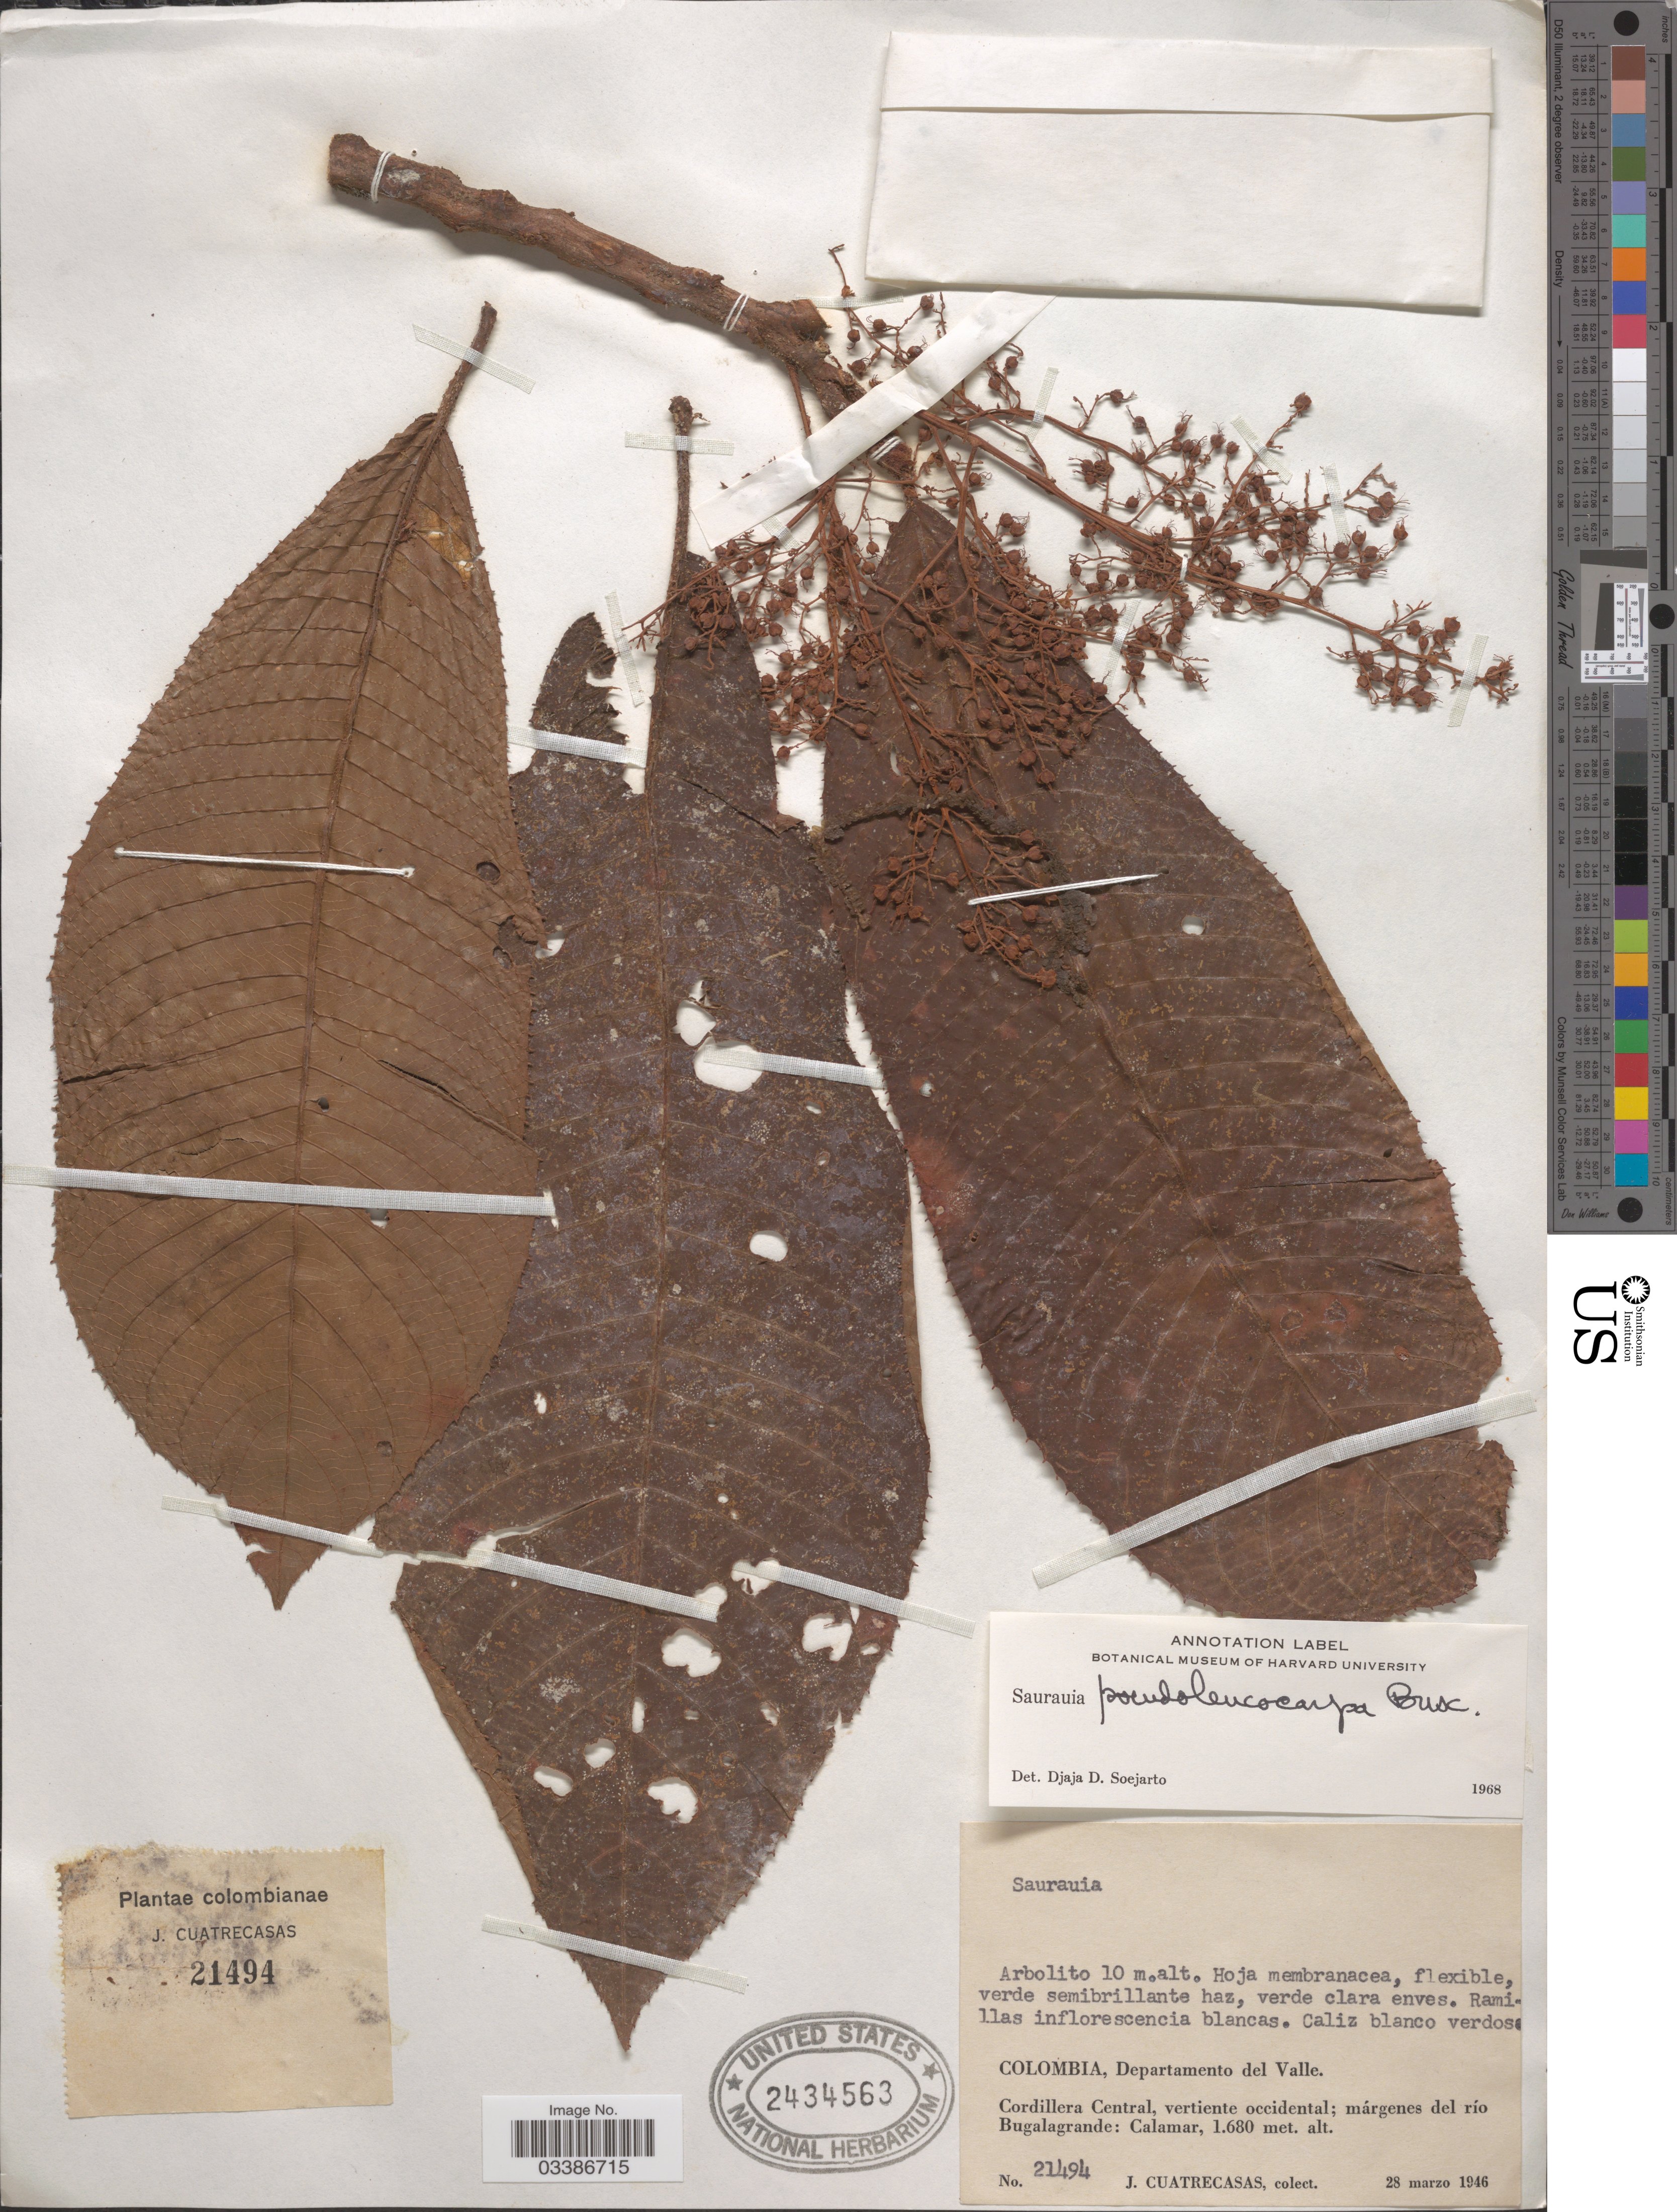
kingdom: Plantae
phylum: Tracheophyta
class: Magnoliopsida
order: Ericales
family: Actinidiaceae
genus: Saurauia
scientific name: Saurauia pseudoleucocarpa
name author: Buscal.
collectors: J. Cuatrecasas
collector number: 21494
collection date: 1946-03-28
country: Colombia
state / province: Valle del Cauca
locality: Departamento del Valle. Cordillera Central, vertiente occidental; márgenes del río Bugalagrande: Calamar.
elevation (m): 1680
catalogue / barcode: US 2434563